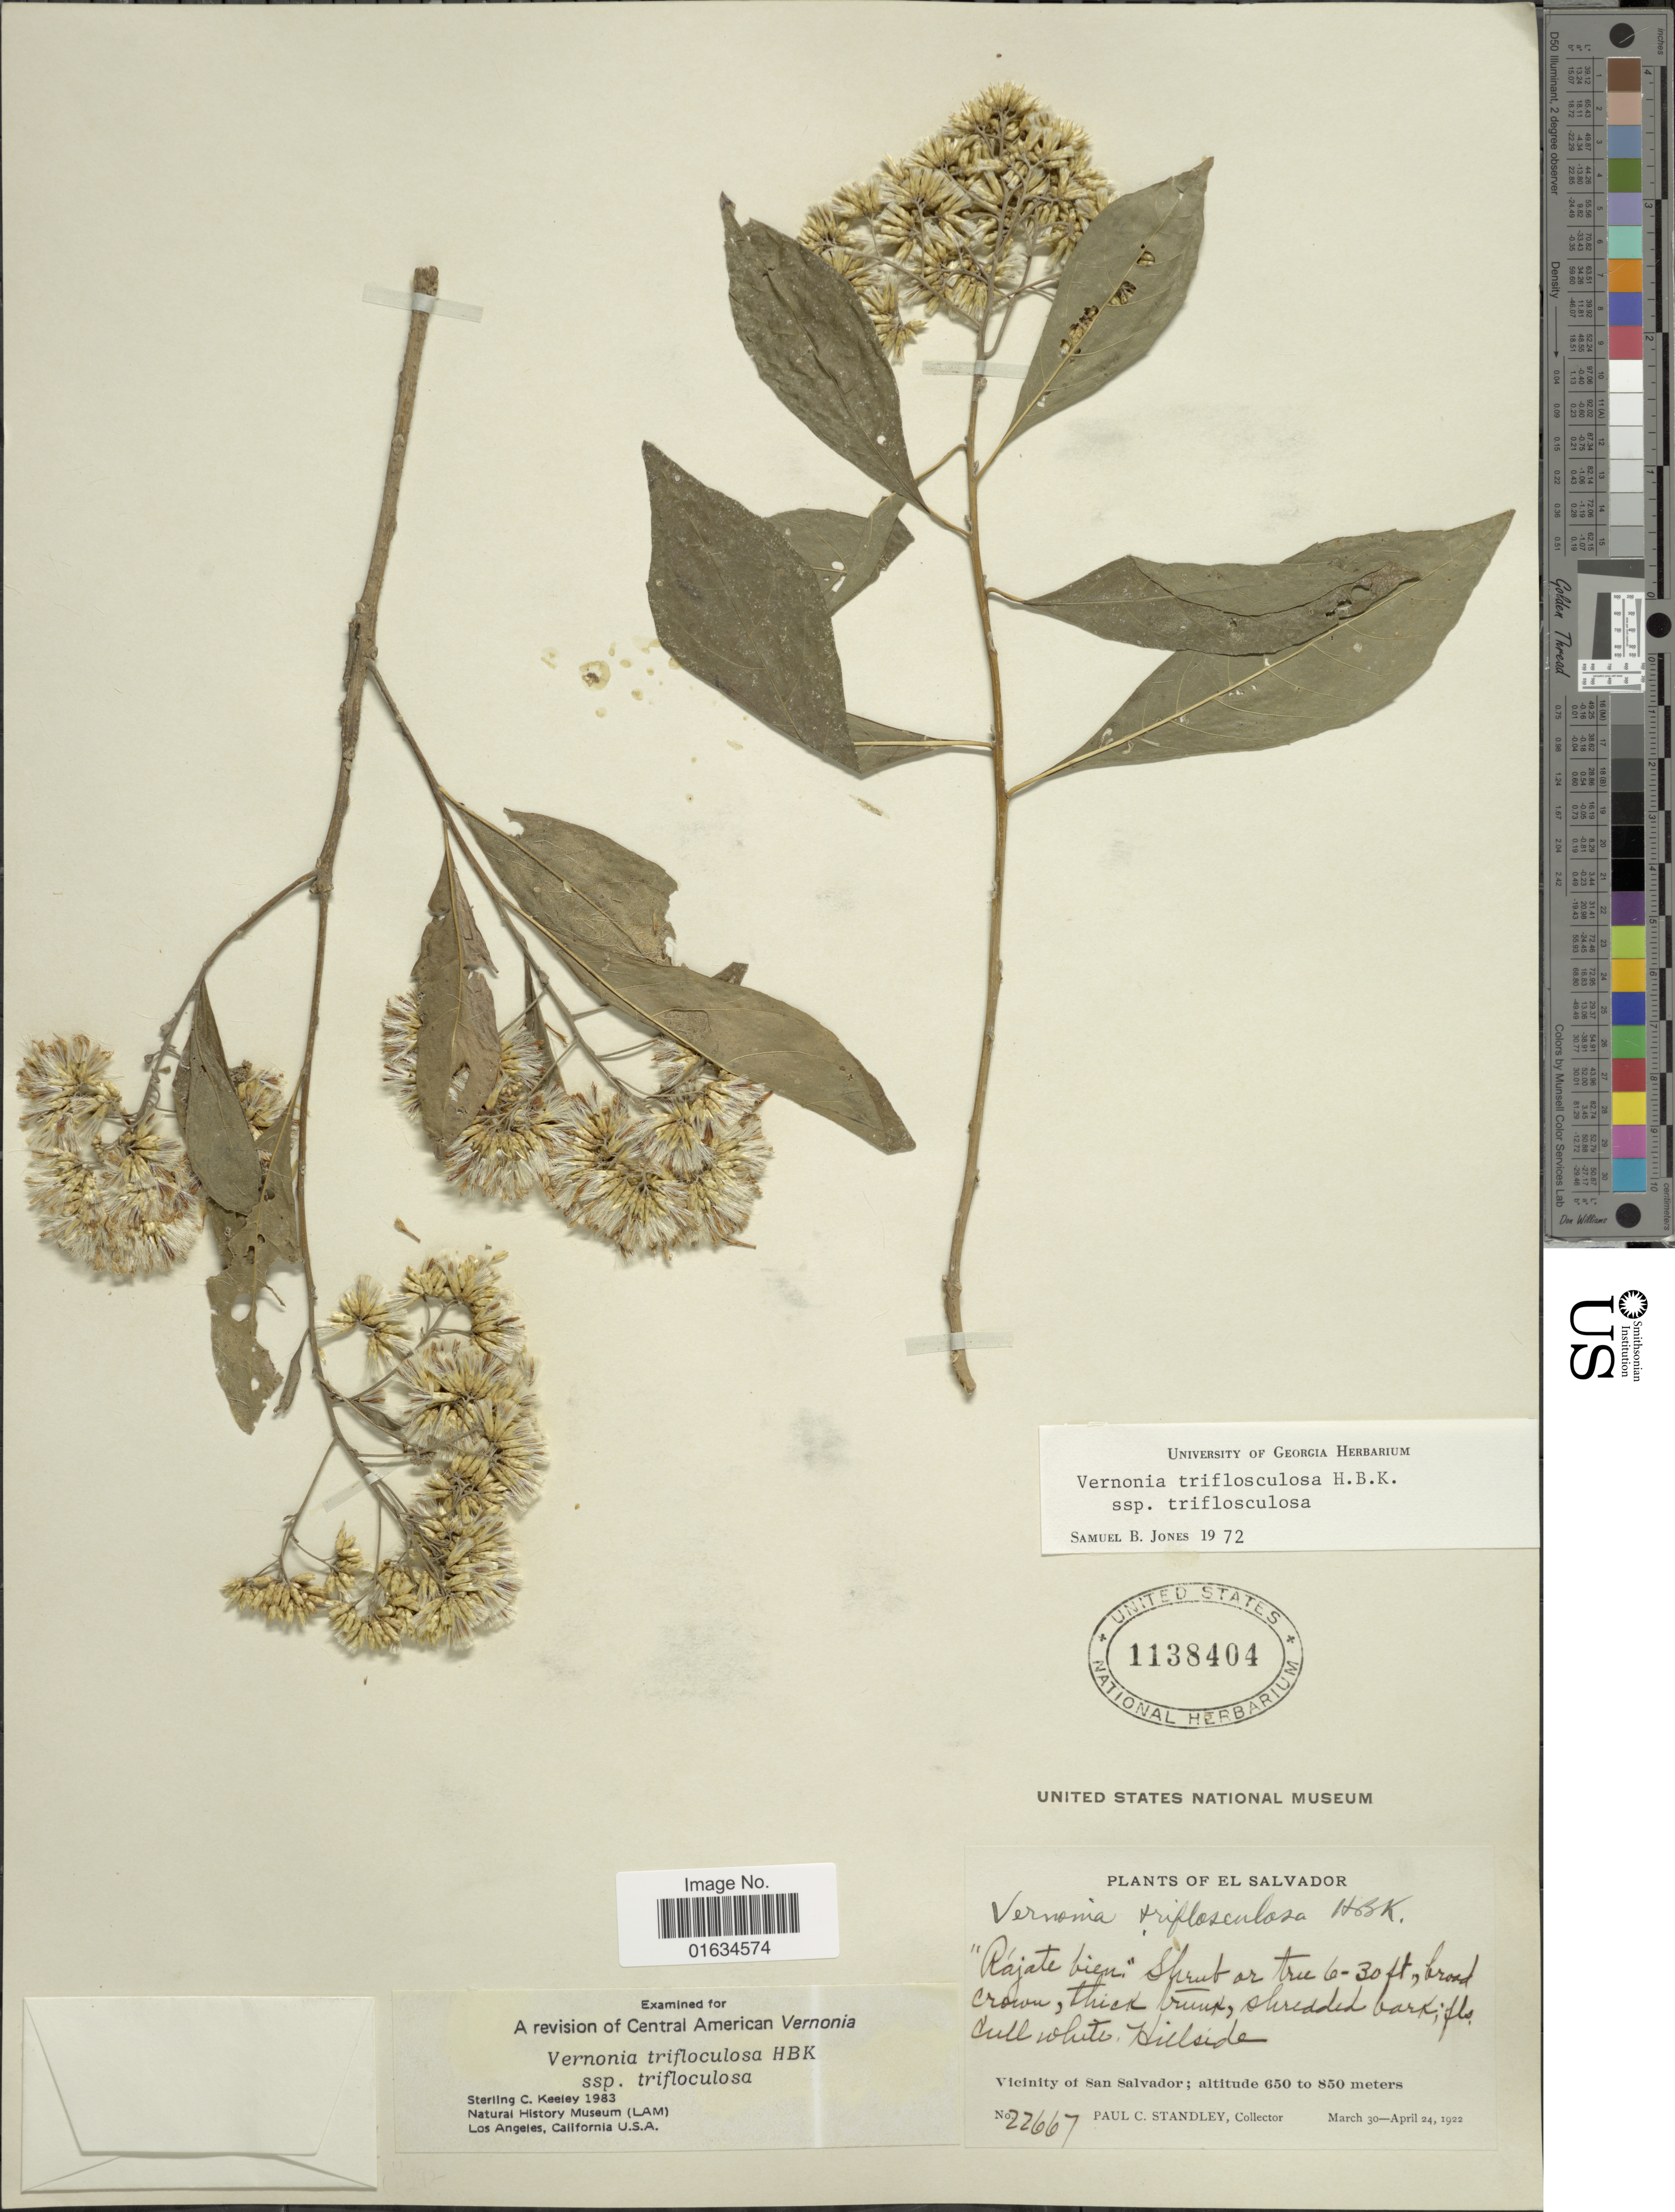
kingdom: Plantae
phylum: Tracheophyta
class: Magnoliopsida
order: Asterales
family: Asteraceae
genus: Eremosis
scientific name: Eremosis triflosculosa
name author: (Kunth) Gleason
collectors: P. C. Standley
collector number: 22667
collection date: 1922-03-30/1922-04-24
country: El Salvador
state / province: San Salvador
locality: Vicinity of San Salvador,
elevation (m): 650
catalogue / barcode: US 1138404